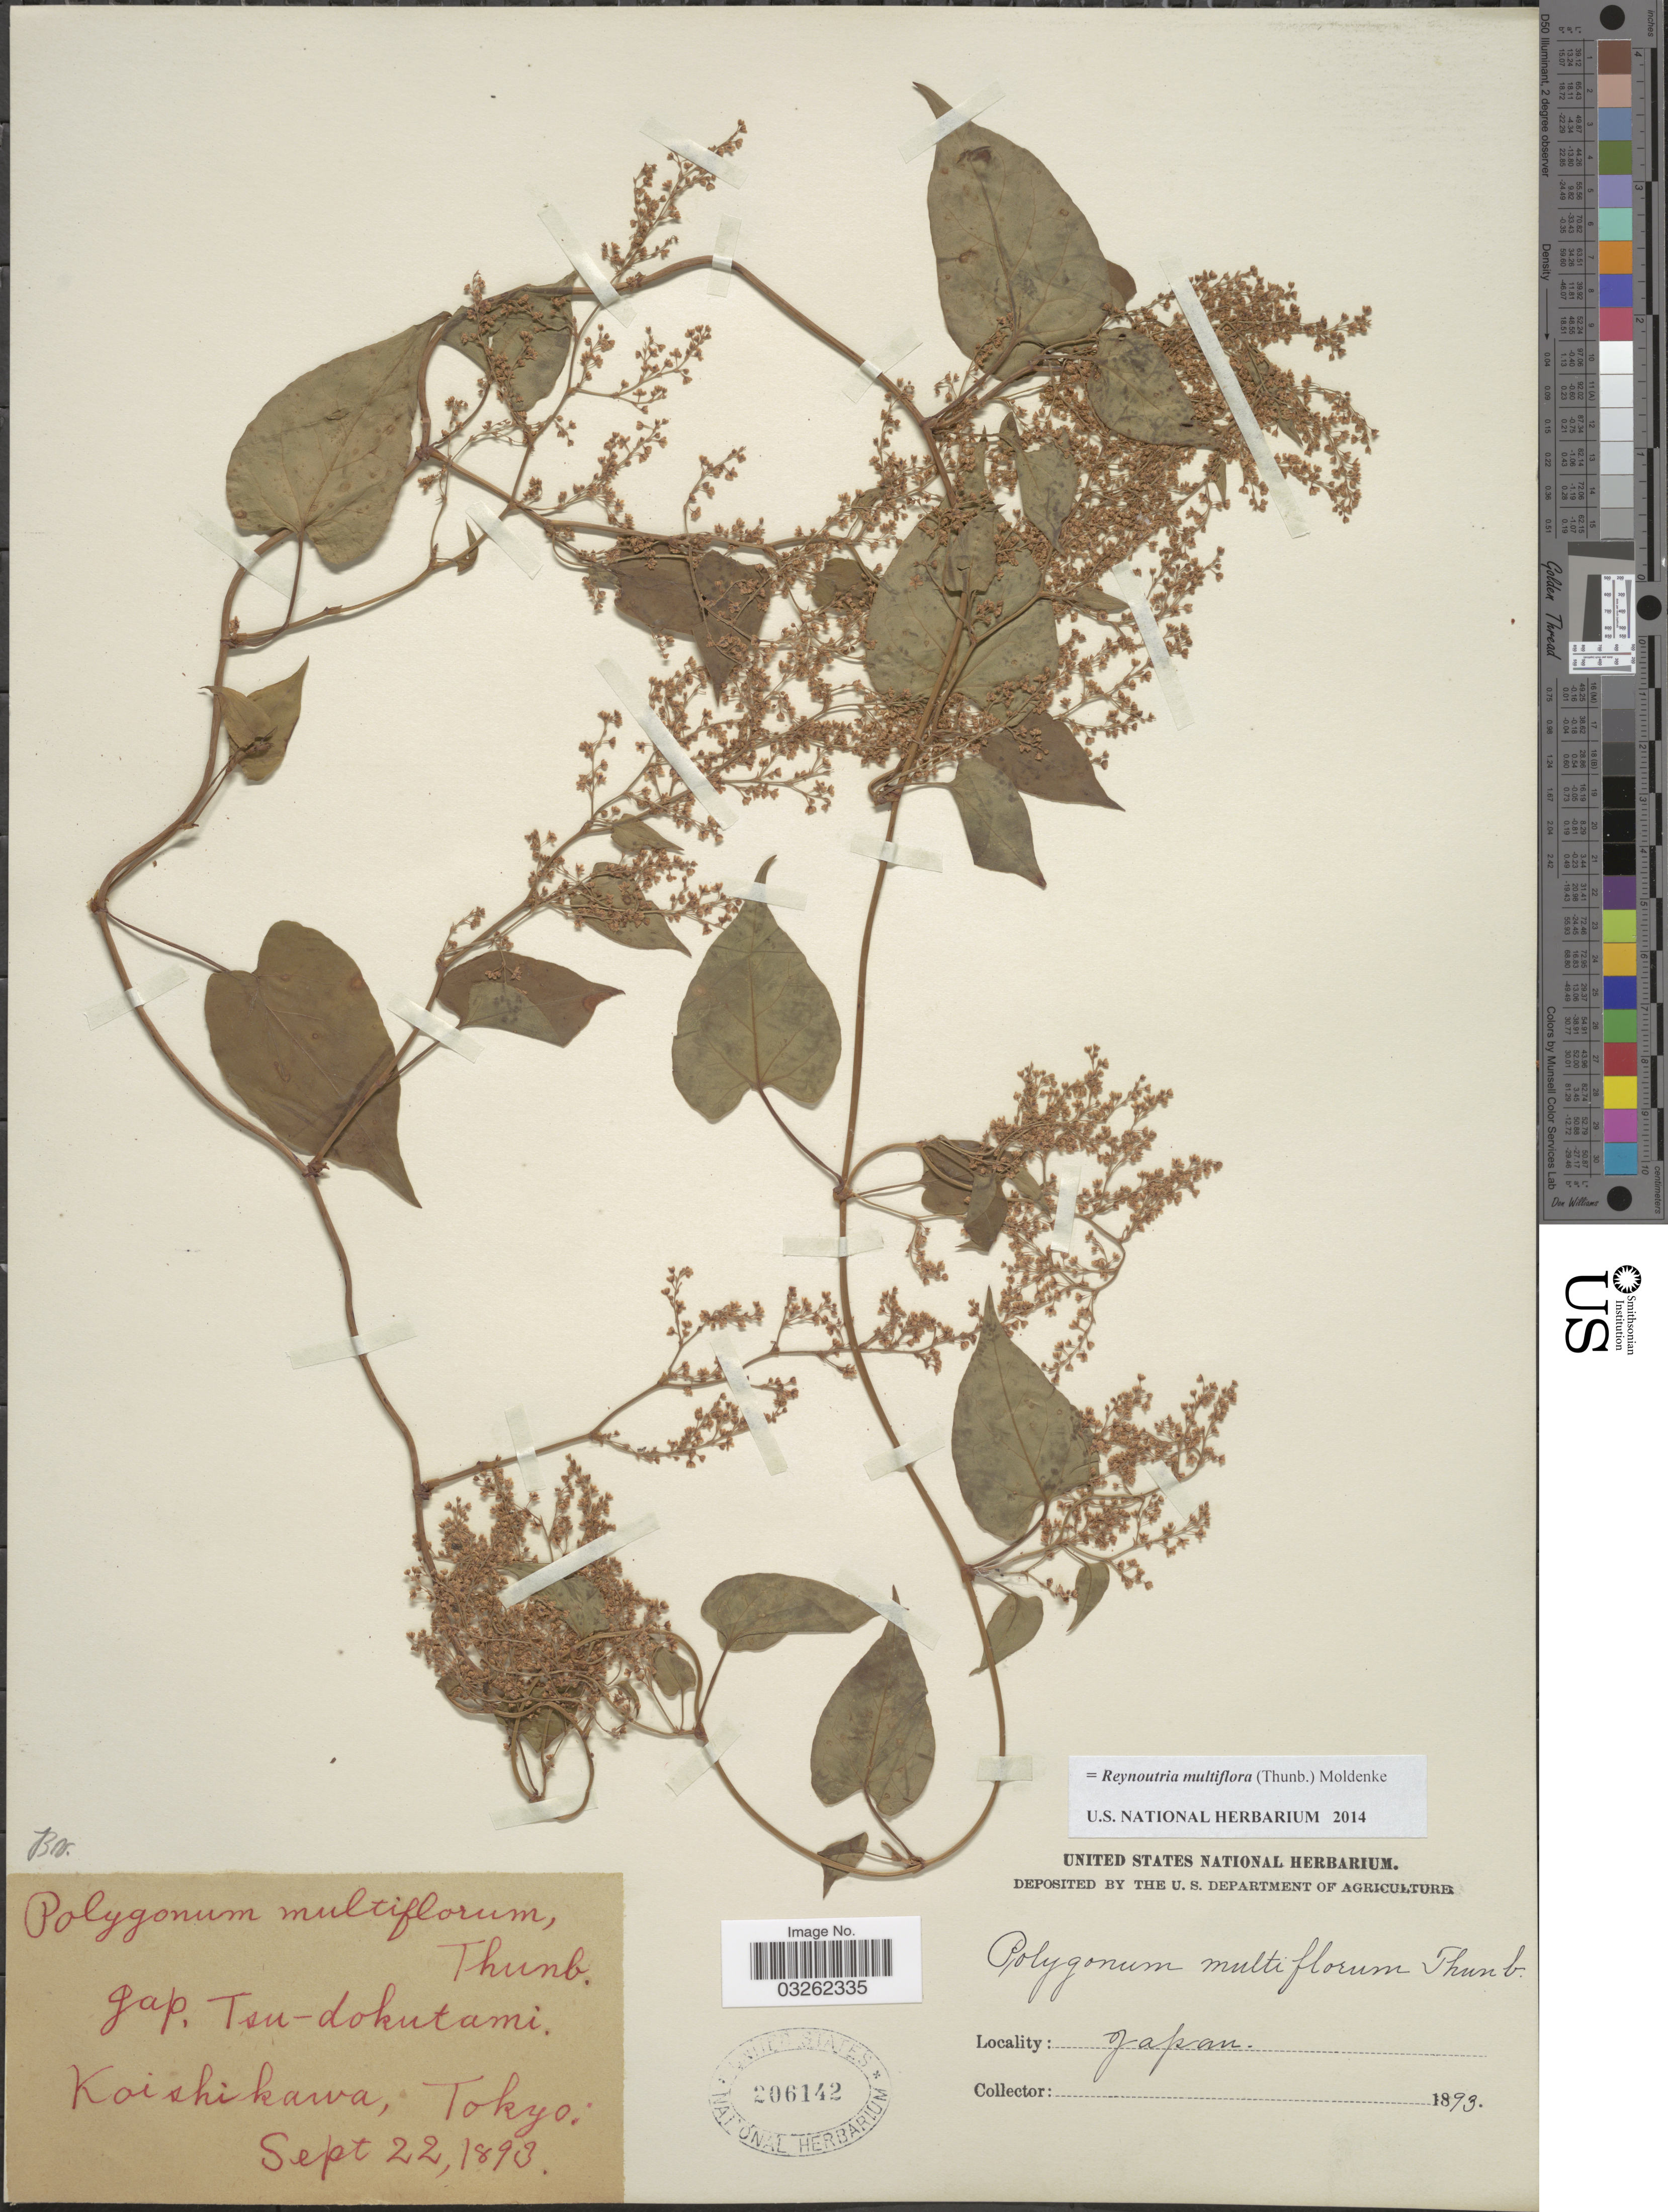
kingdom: Plantae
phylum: Tracheophyta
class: Magnoliopsida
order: Caryophyllales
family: Polygonaceae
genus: Reynoutria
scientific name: Reynoutria multiflora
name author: (Thunb.) Moldenke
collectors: ex herb. United States National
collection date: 1893-09-22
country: Japan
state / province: Tokyo, Federal City of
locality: Koishikawa, Tokyo.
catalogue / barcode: US 206142